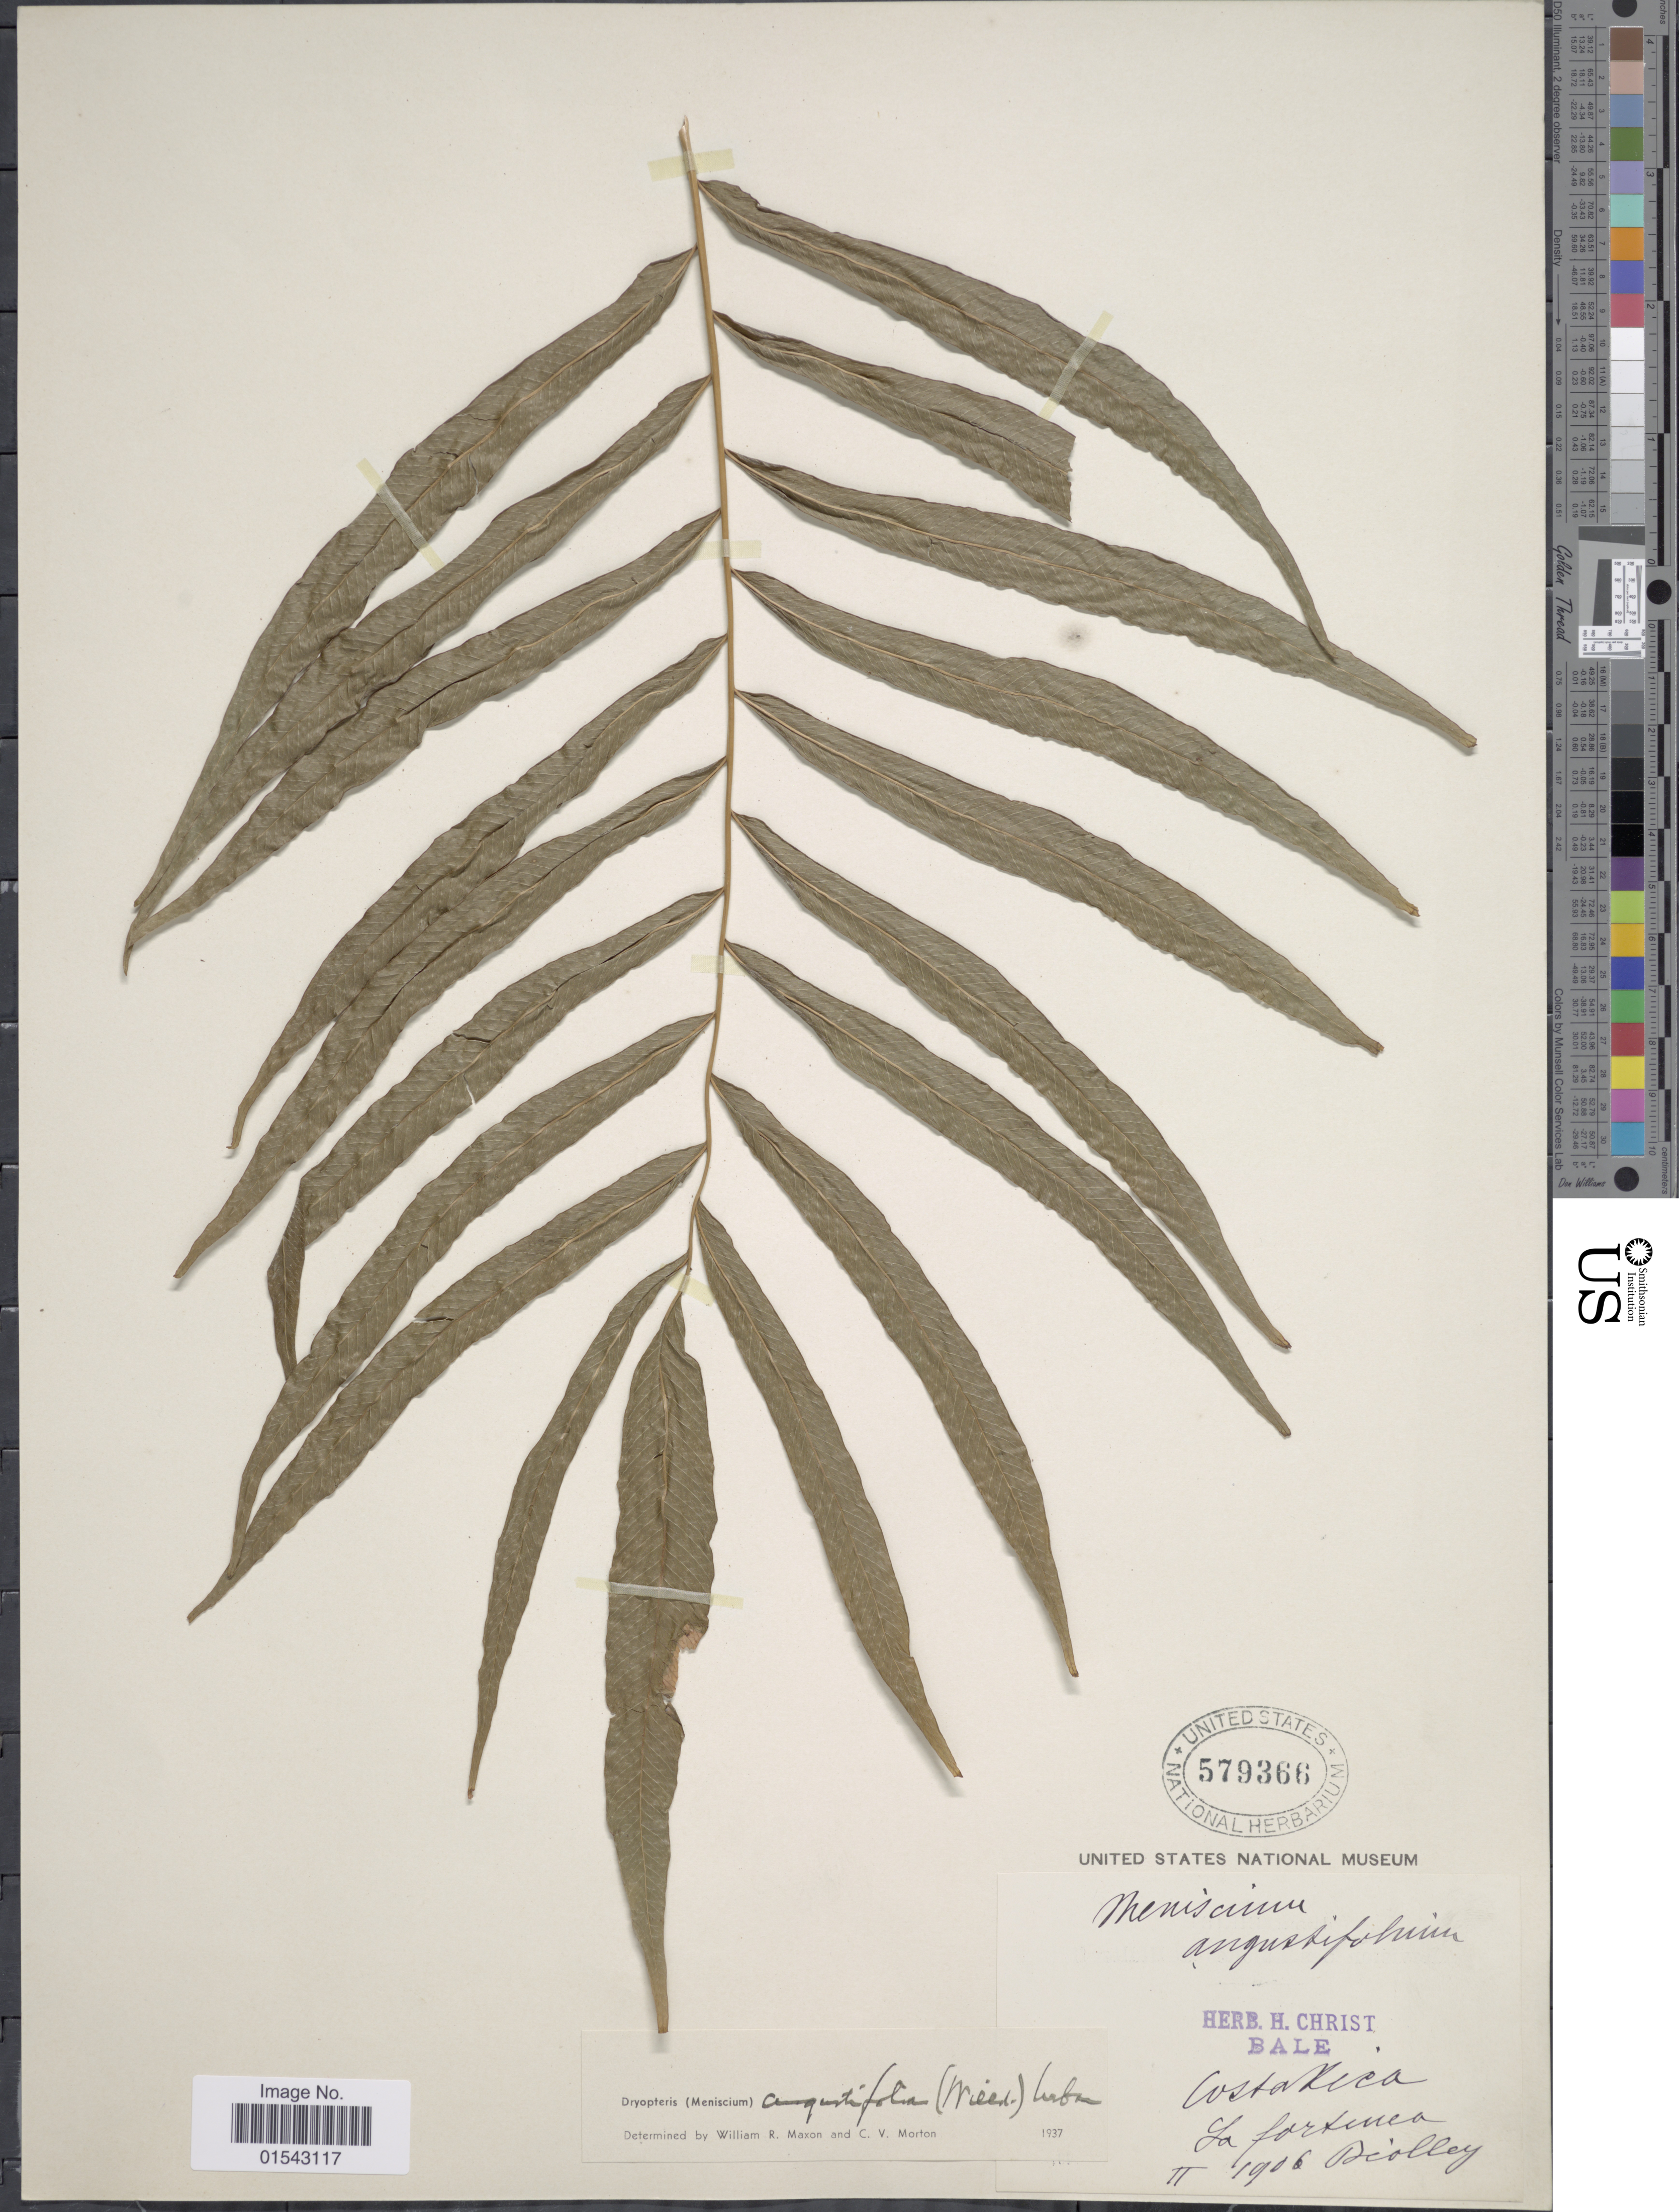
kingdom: Plantae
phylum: Tracheophyta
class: Polypodiopsida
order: Polypodiales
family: Thelypteridaceae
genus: Meniscium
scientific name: Meniscium angustifolium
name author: Willd.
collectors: P. Biolley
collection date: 1906-02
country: Costa Rica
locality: La Fortinea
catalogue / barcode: US 579366